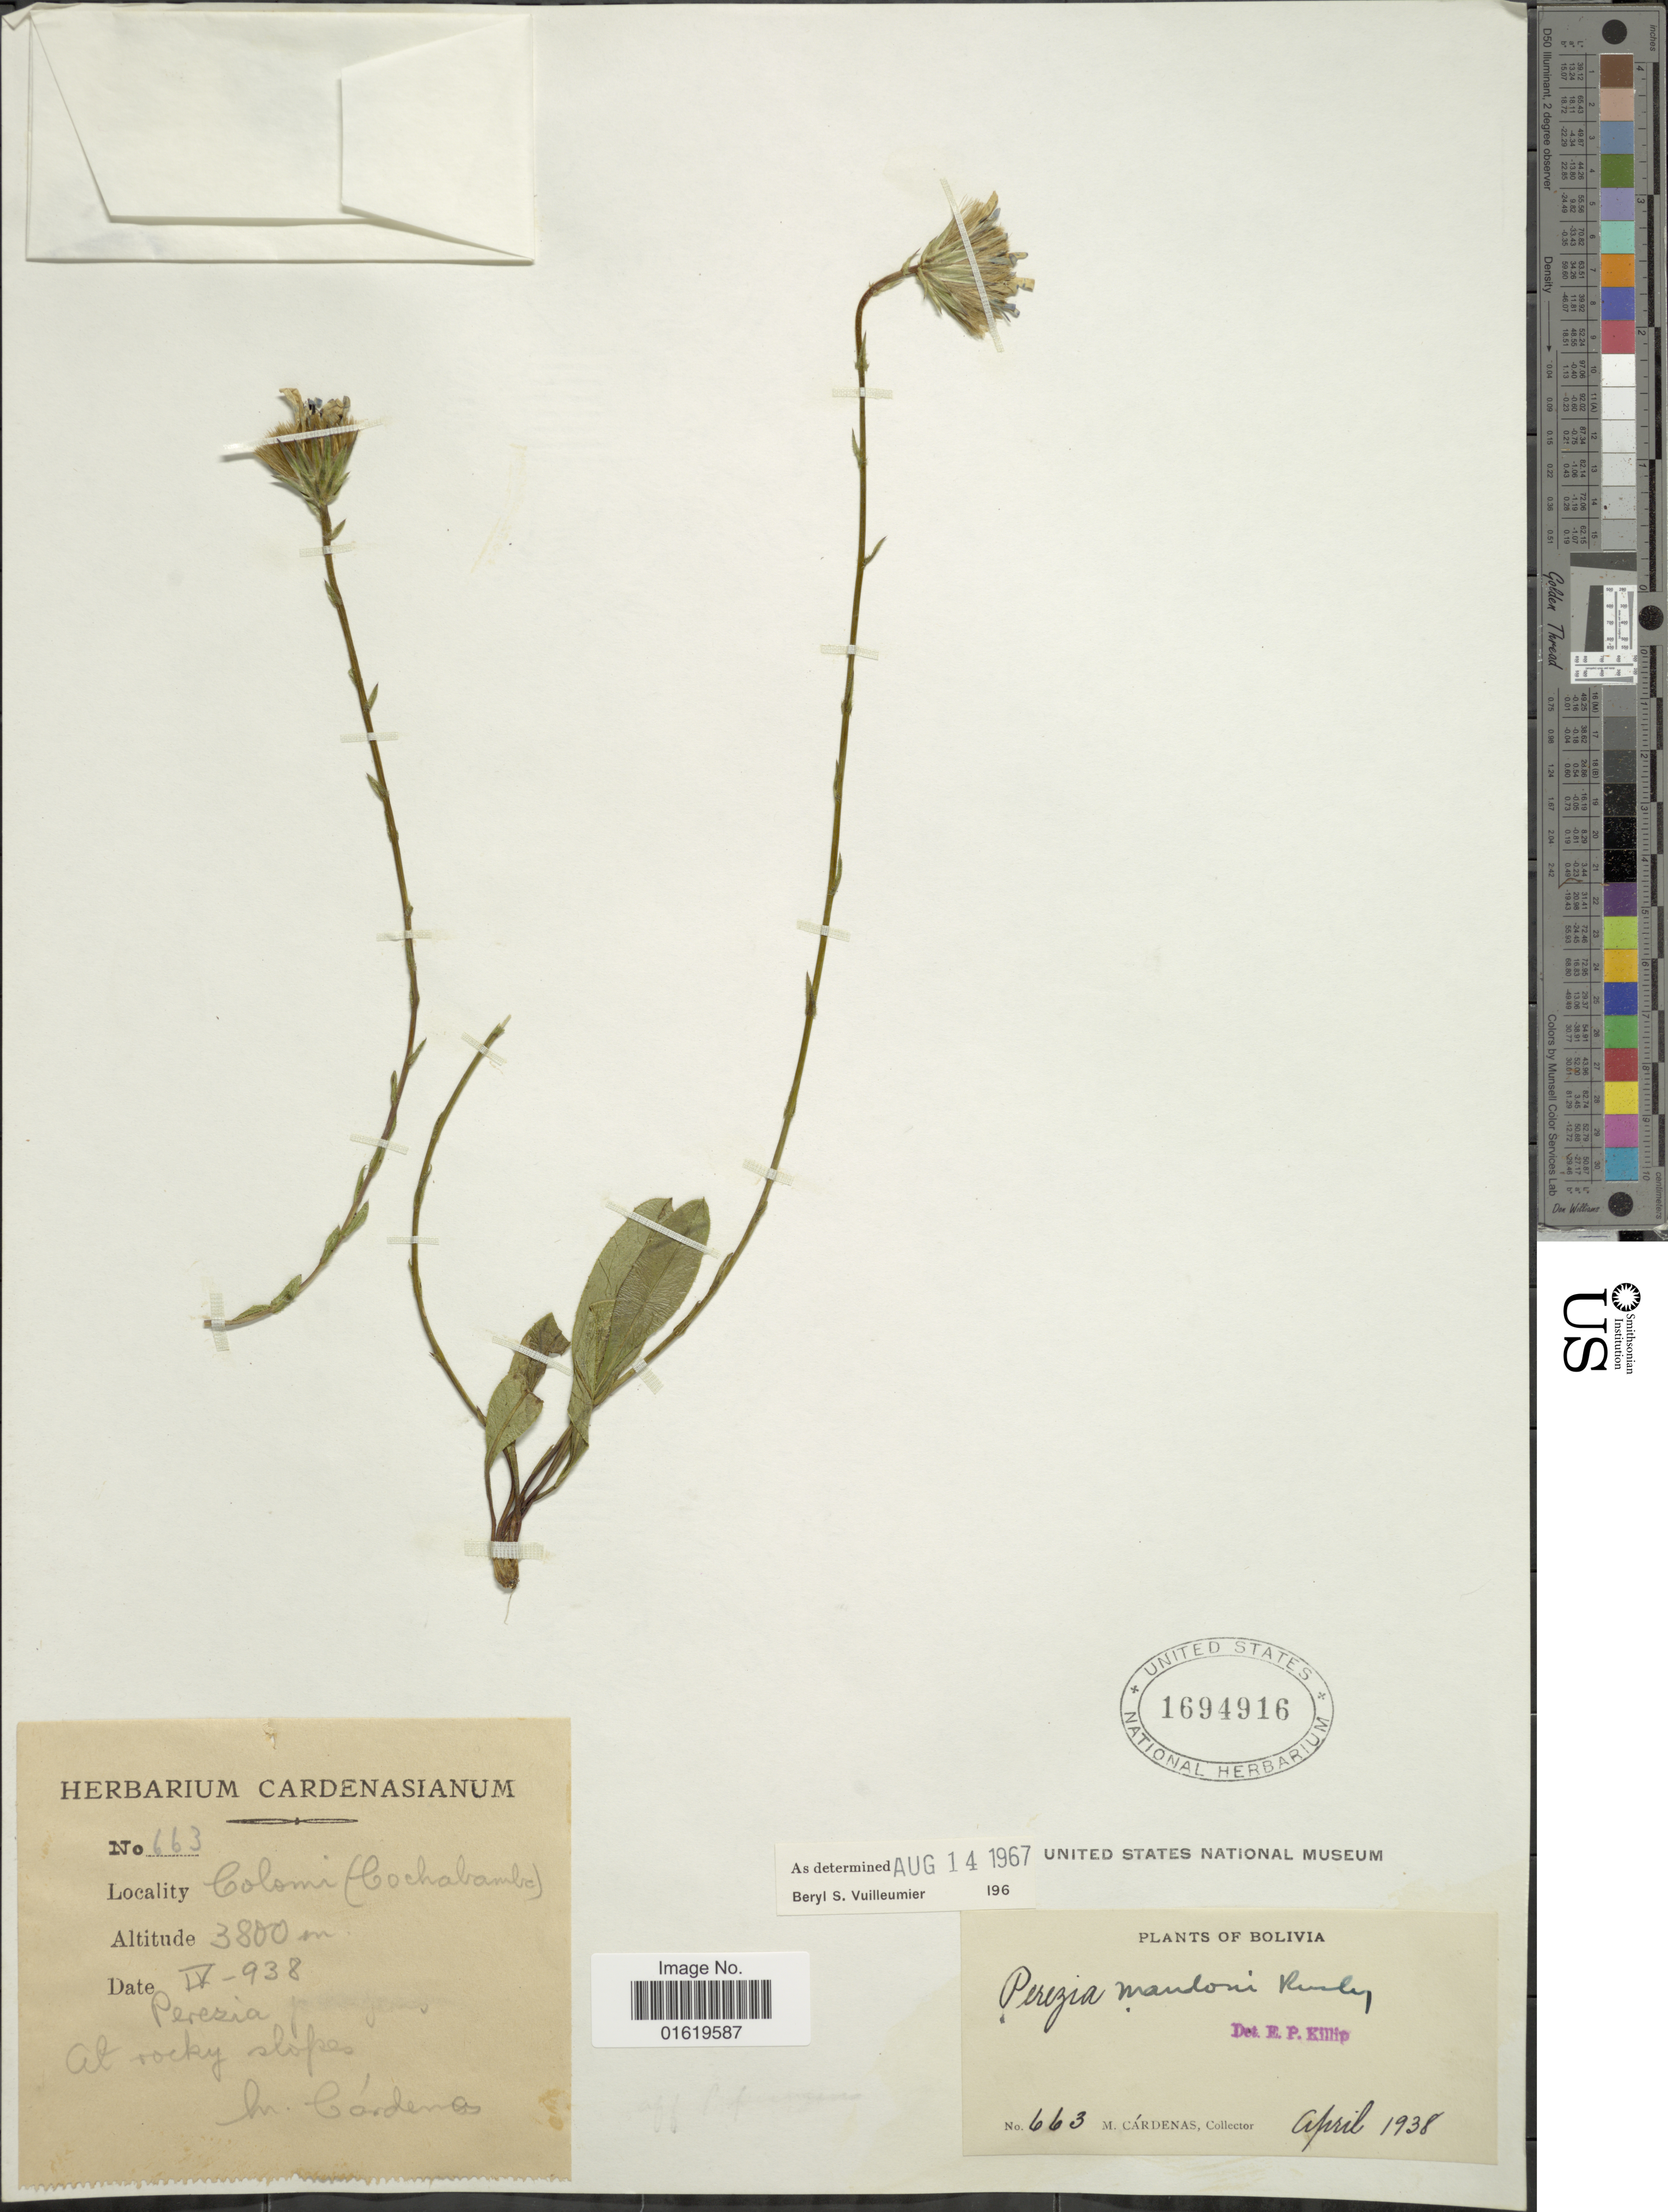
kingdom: Plantae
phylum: Tracheophyta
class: Magnoliopsida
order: Asterales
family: Asteraceae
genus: Perezia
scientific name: Perezia mandonii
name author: Rusby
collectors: M. Cárdenas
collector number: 663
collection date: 1938-04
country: Bolivia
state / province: Cochabamba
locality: Colomi (Cochabamba).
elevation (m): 3800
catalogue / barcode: US 1694916